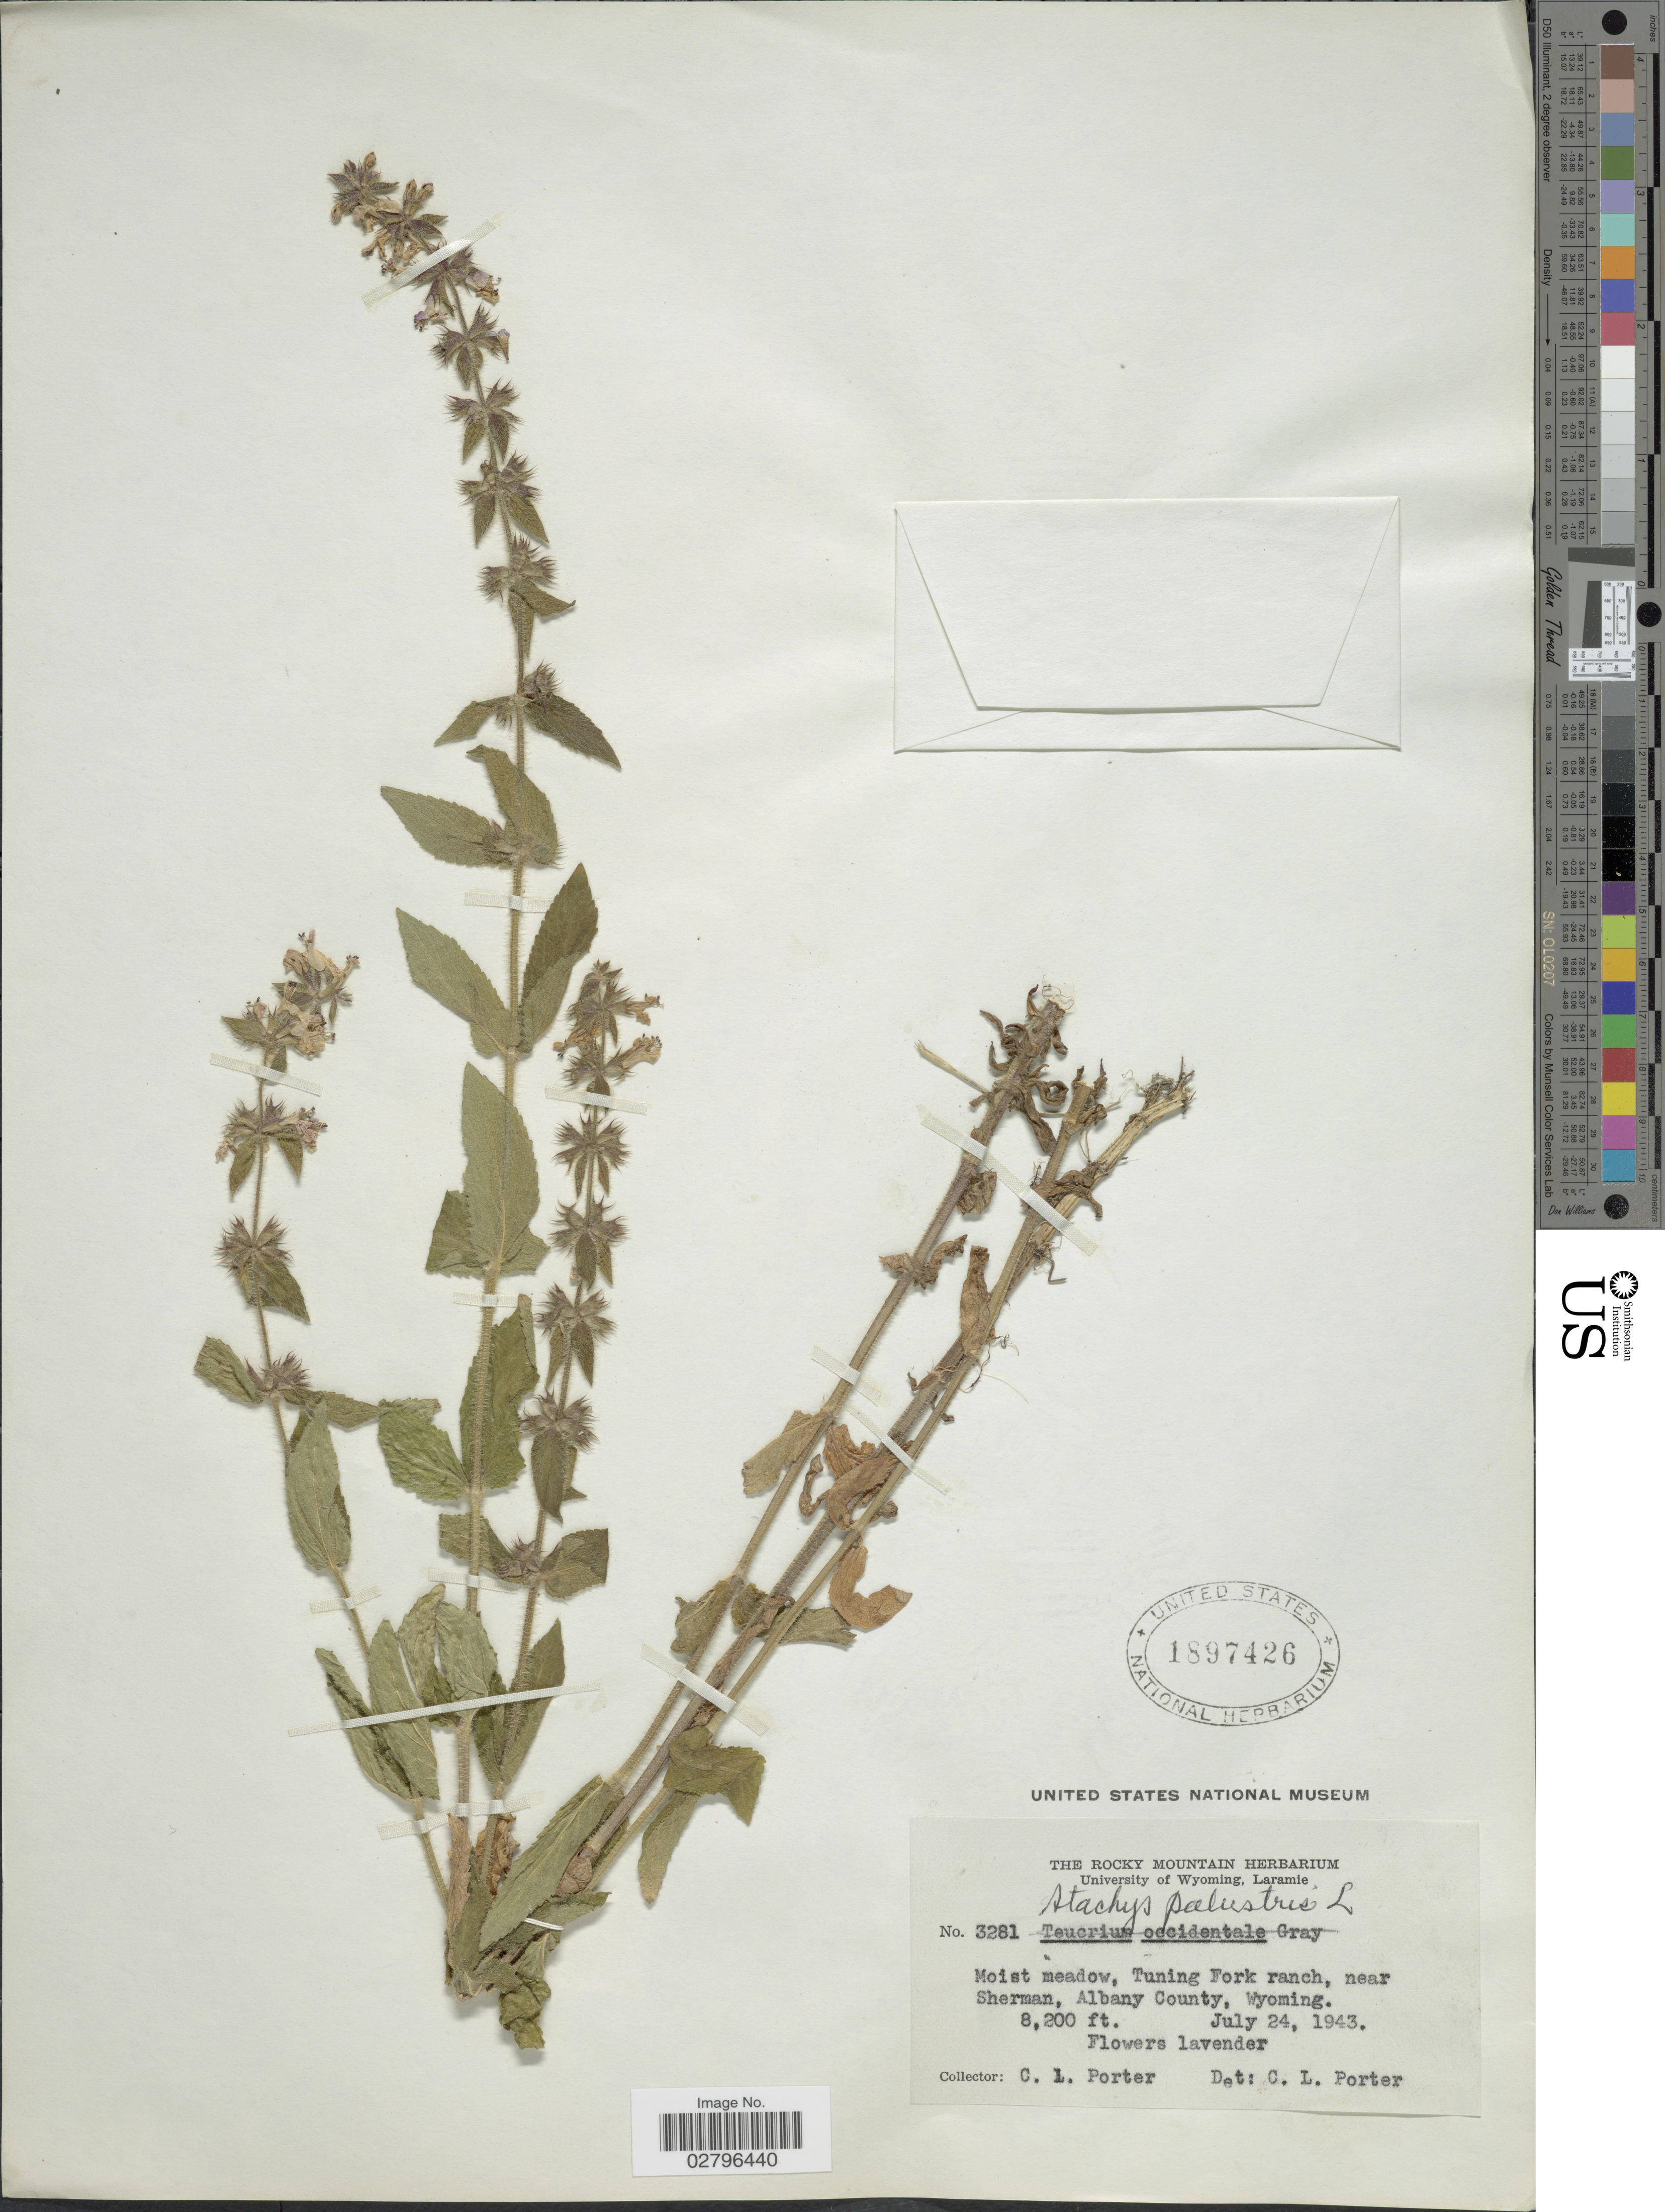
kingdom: Plantae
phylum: Tracheophyta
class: Magnoliopsida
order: Lamiales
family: Lamiaceae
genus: Stachys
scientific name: Stachys palustris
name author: L.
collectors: C. L. Porter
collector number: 3281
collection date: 1943-07-24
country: United States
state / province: Wyoming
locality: Moist meadow, Tuning Fork ranch, near Sherman, Albany County.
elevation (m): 2499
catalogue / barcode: US 1897426